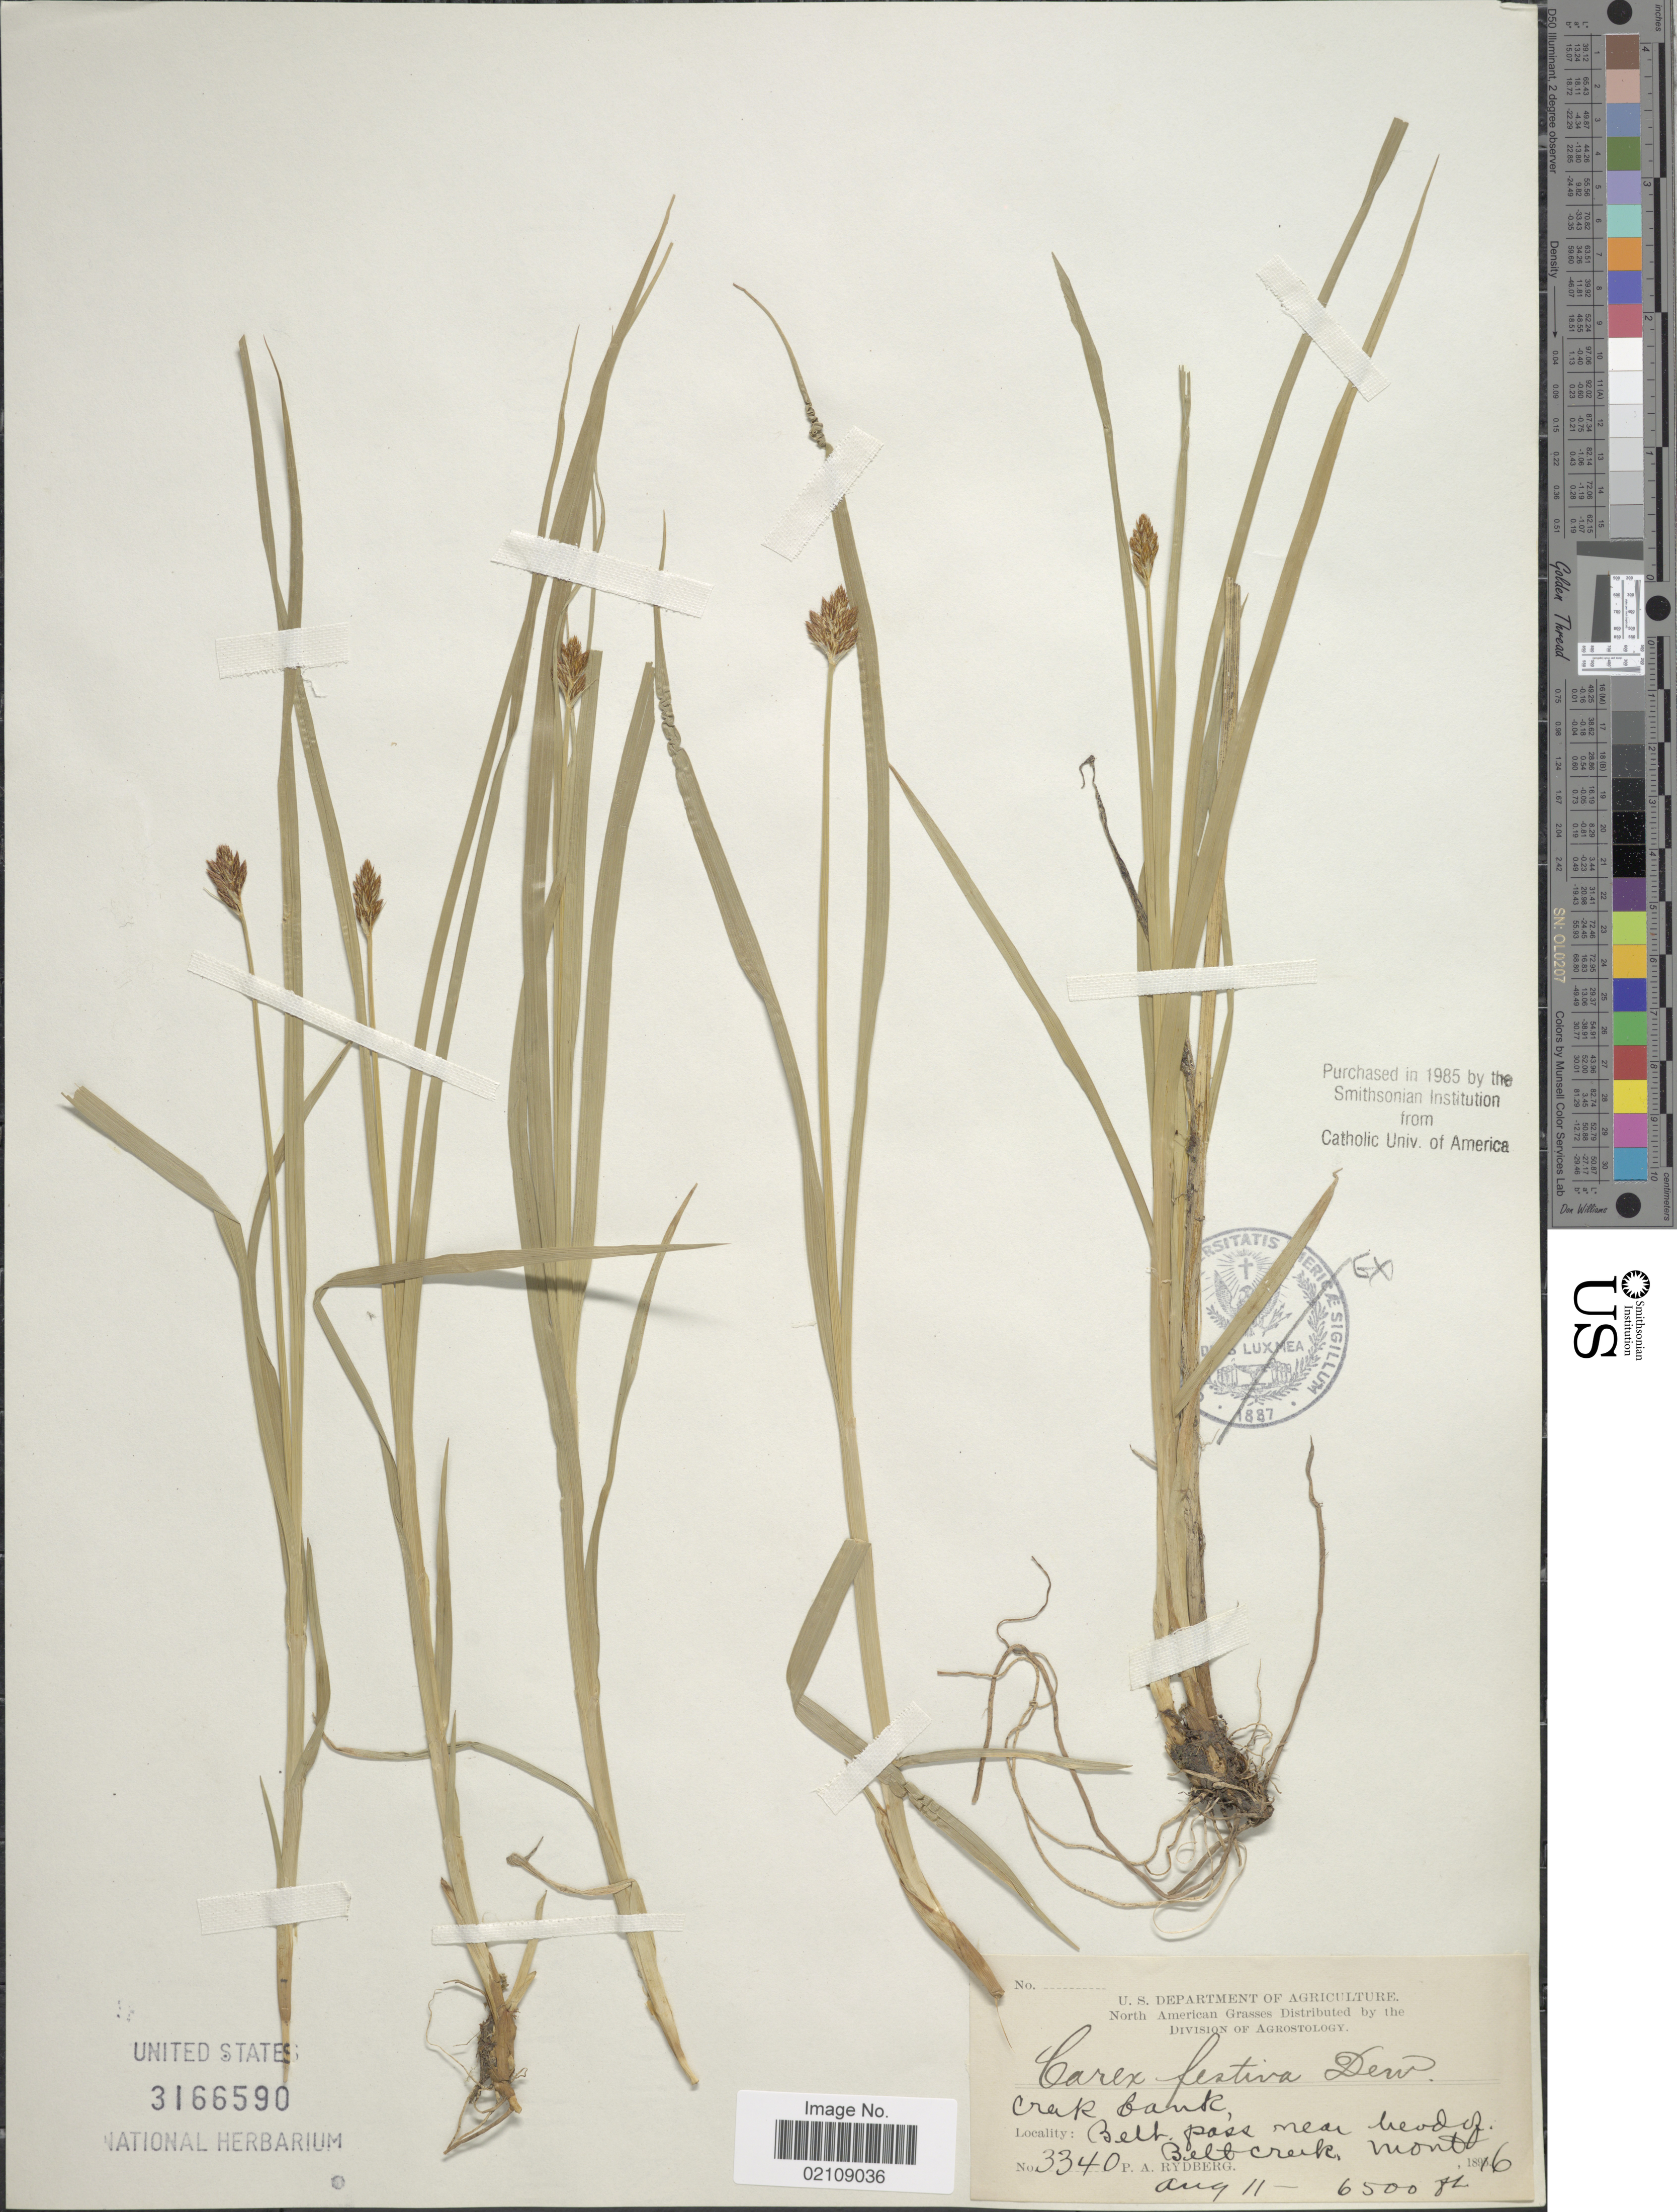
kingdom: Plantae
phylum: Tracheophyta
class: Liliopsida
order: Poales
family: Cyperaceae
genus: Carex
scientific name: Carex microptera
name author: Mack.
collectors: P. A. Rydberg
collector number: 3340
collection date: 1896-08-11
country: United States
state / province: Montana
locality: Belt Pass near head of Belt Creek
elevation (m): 1981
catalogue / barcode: US 3166590